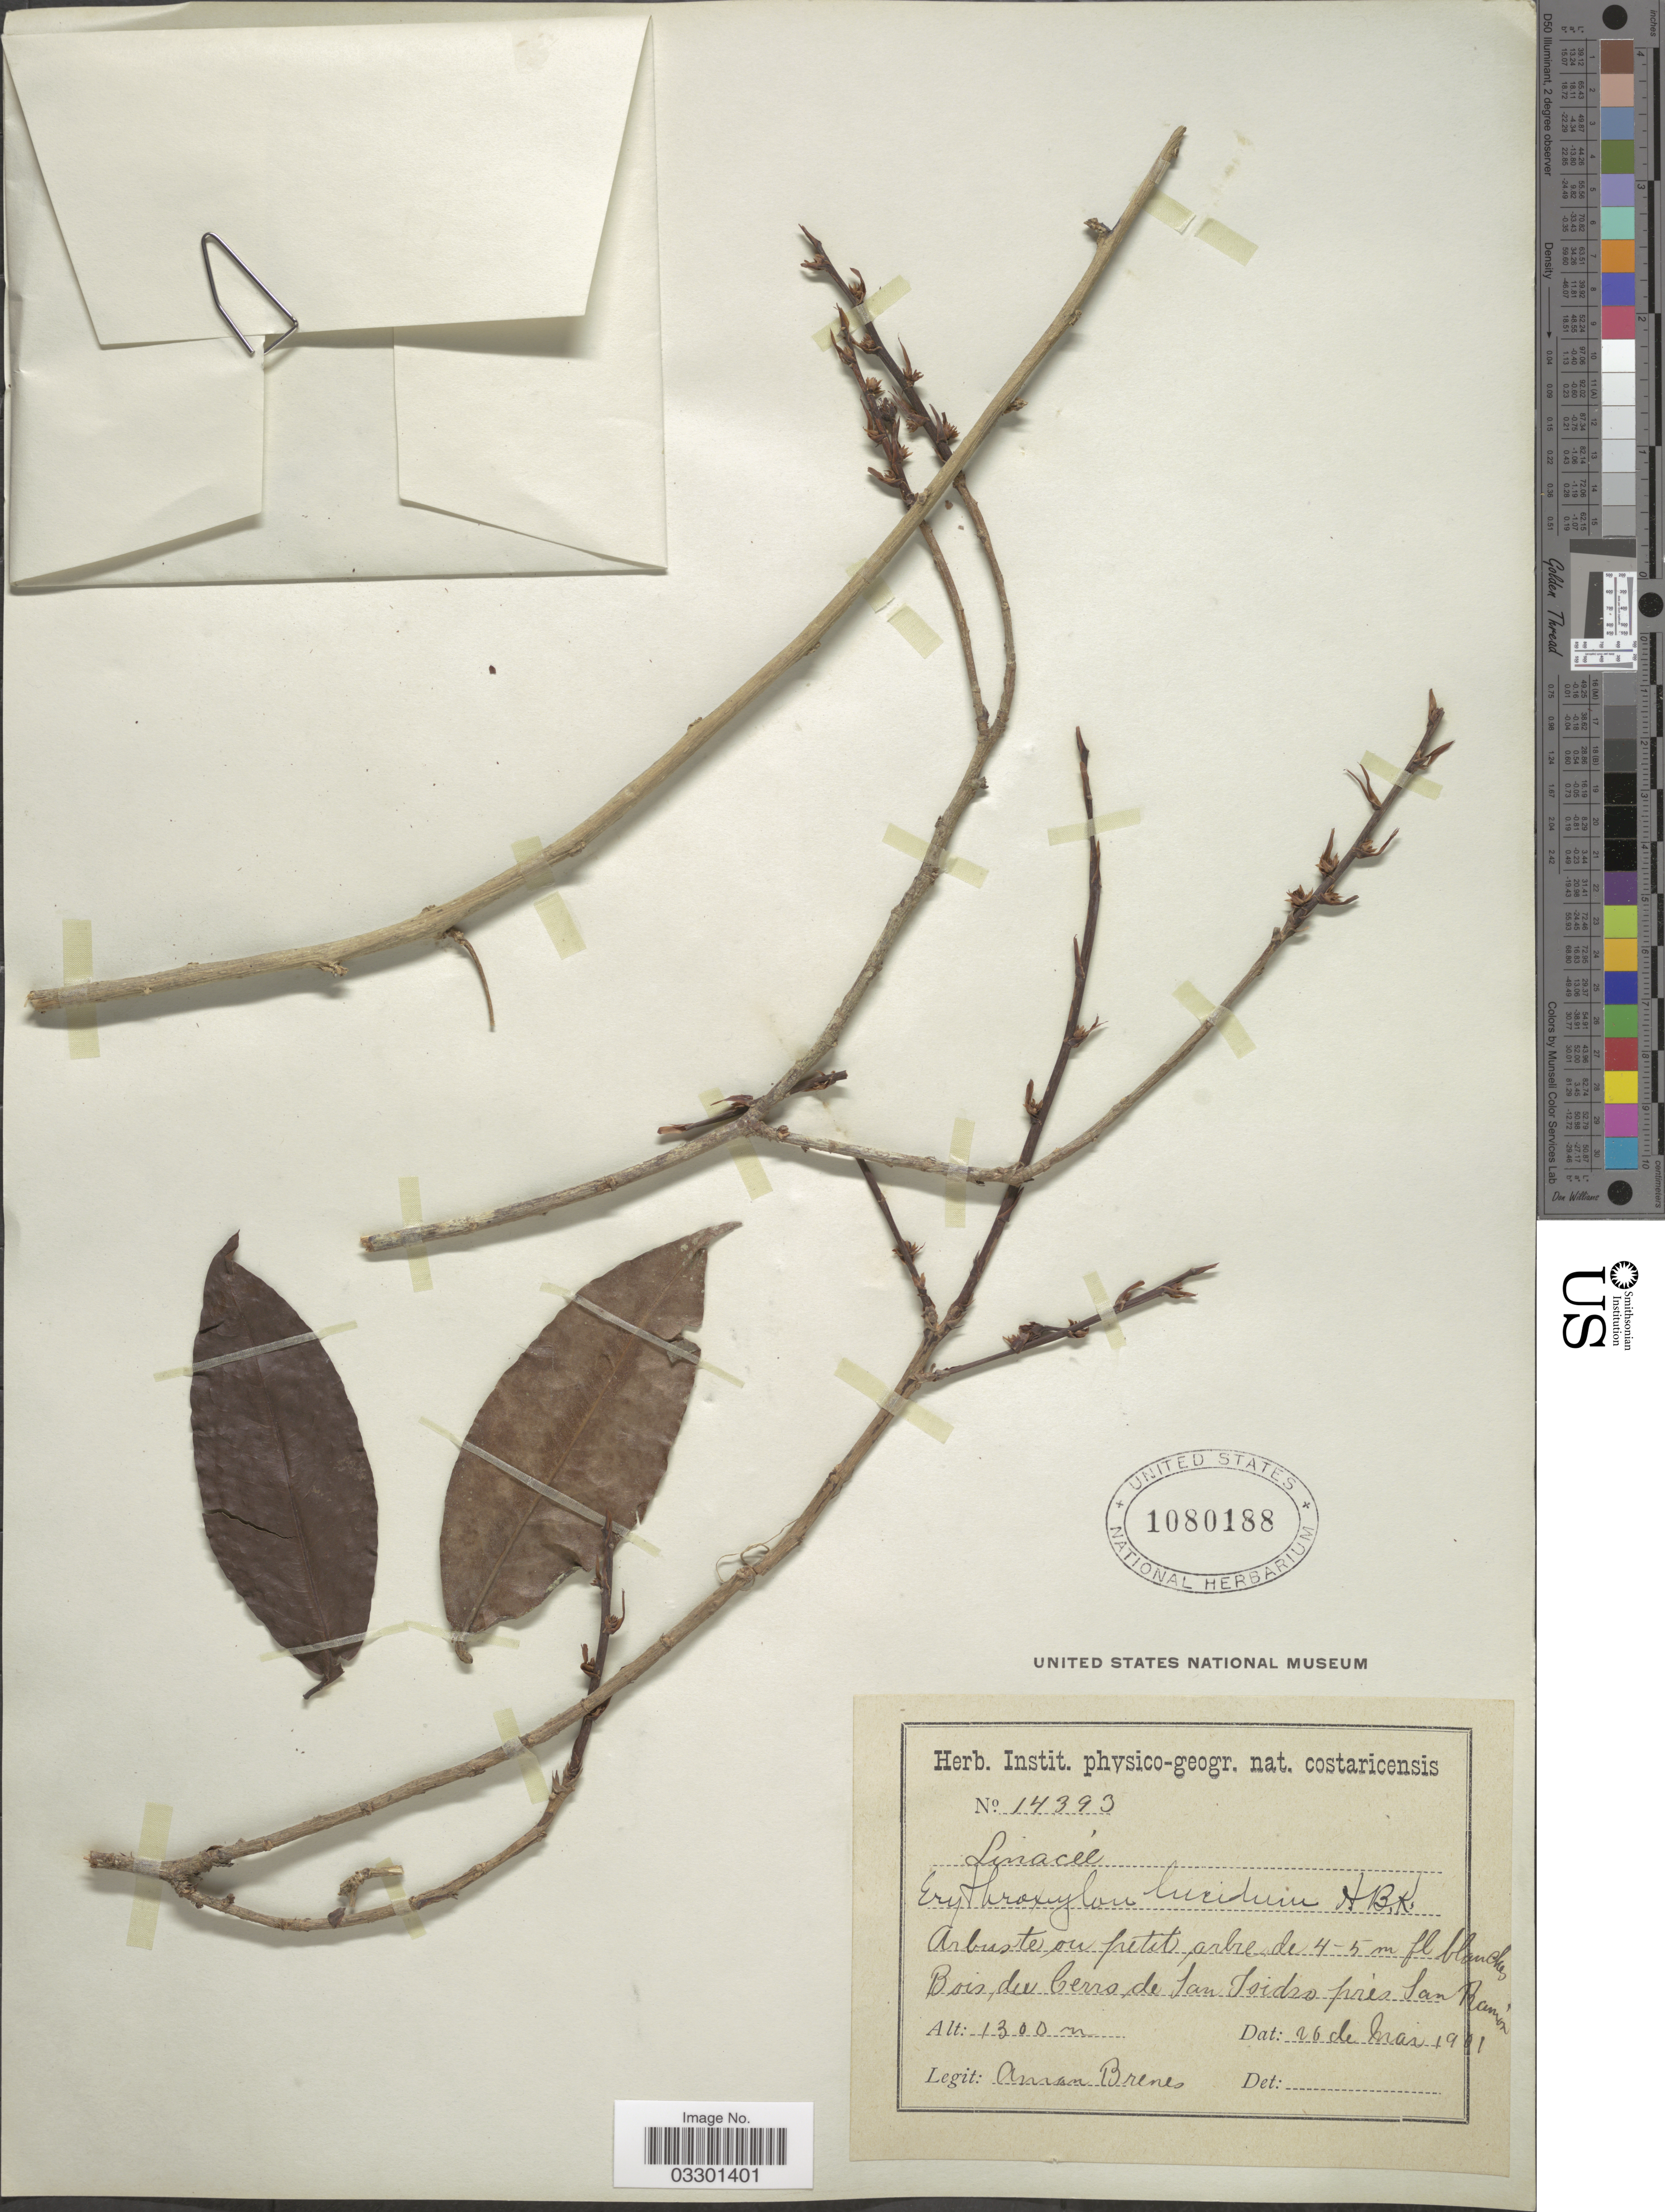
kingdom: Plantae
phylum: Tracheophyta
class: Magnoliopsida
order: Malpighiales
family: Erythroxylaceae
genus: Erythroxylum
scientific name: Erythroxylum macrophyllum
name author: Cav.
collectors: A. Brenes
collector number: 14393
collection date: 1901-03-26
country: Costa Rica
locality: Bois, du Cerro de San Isidro près San Ramón.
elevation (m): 1300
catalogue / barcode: US 1080188